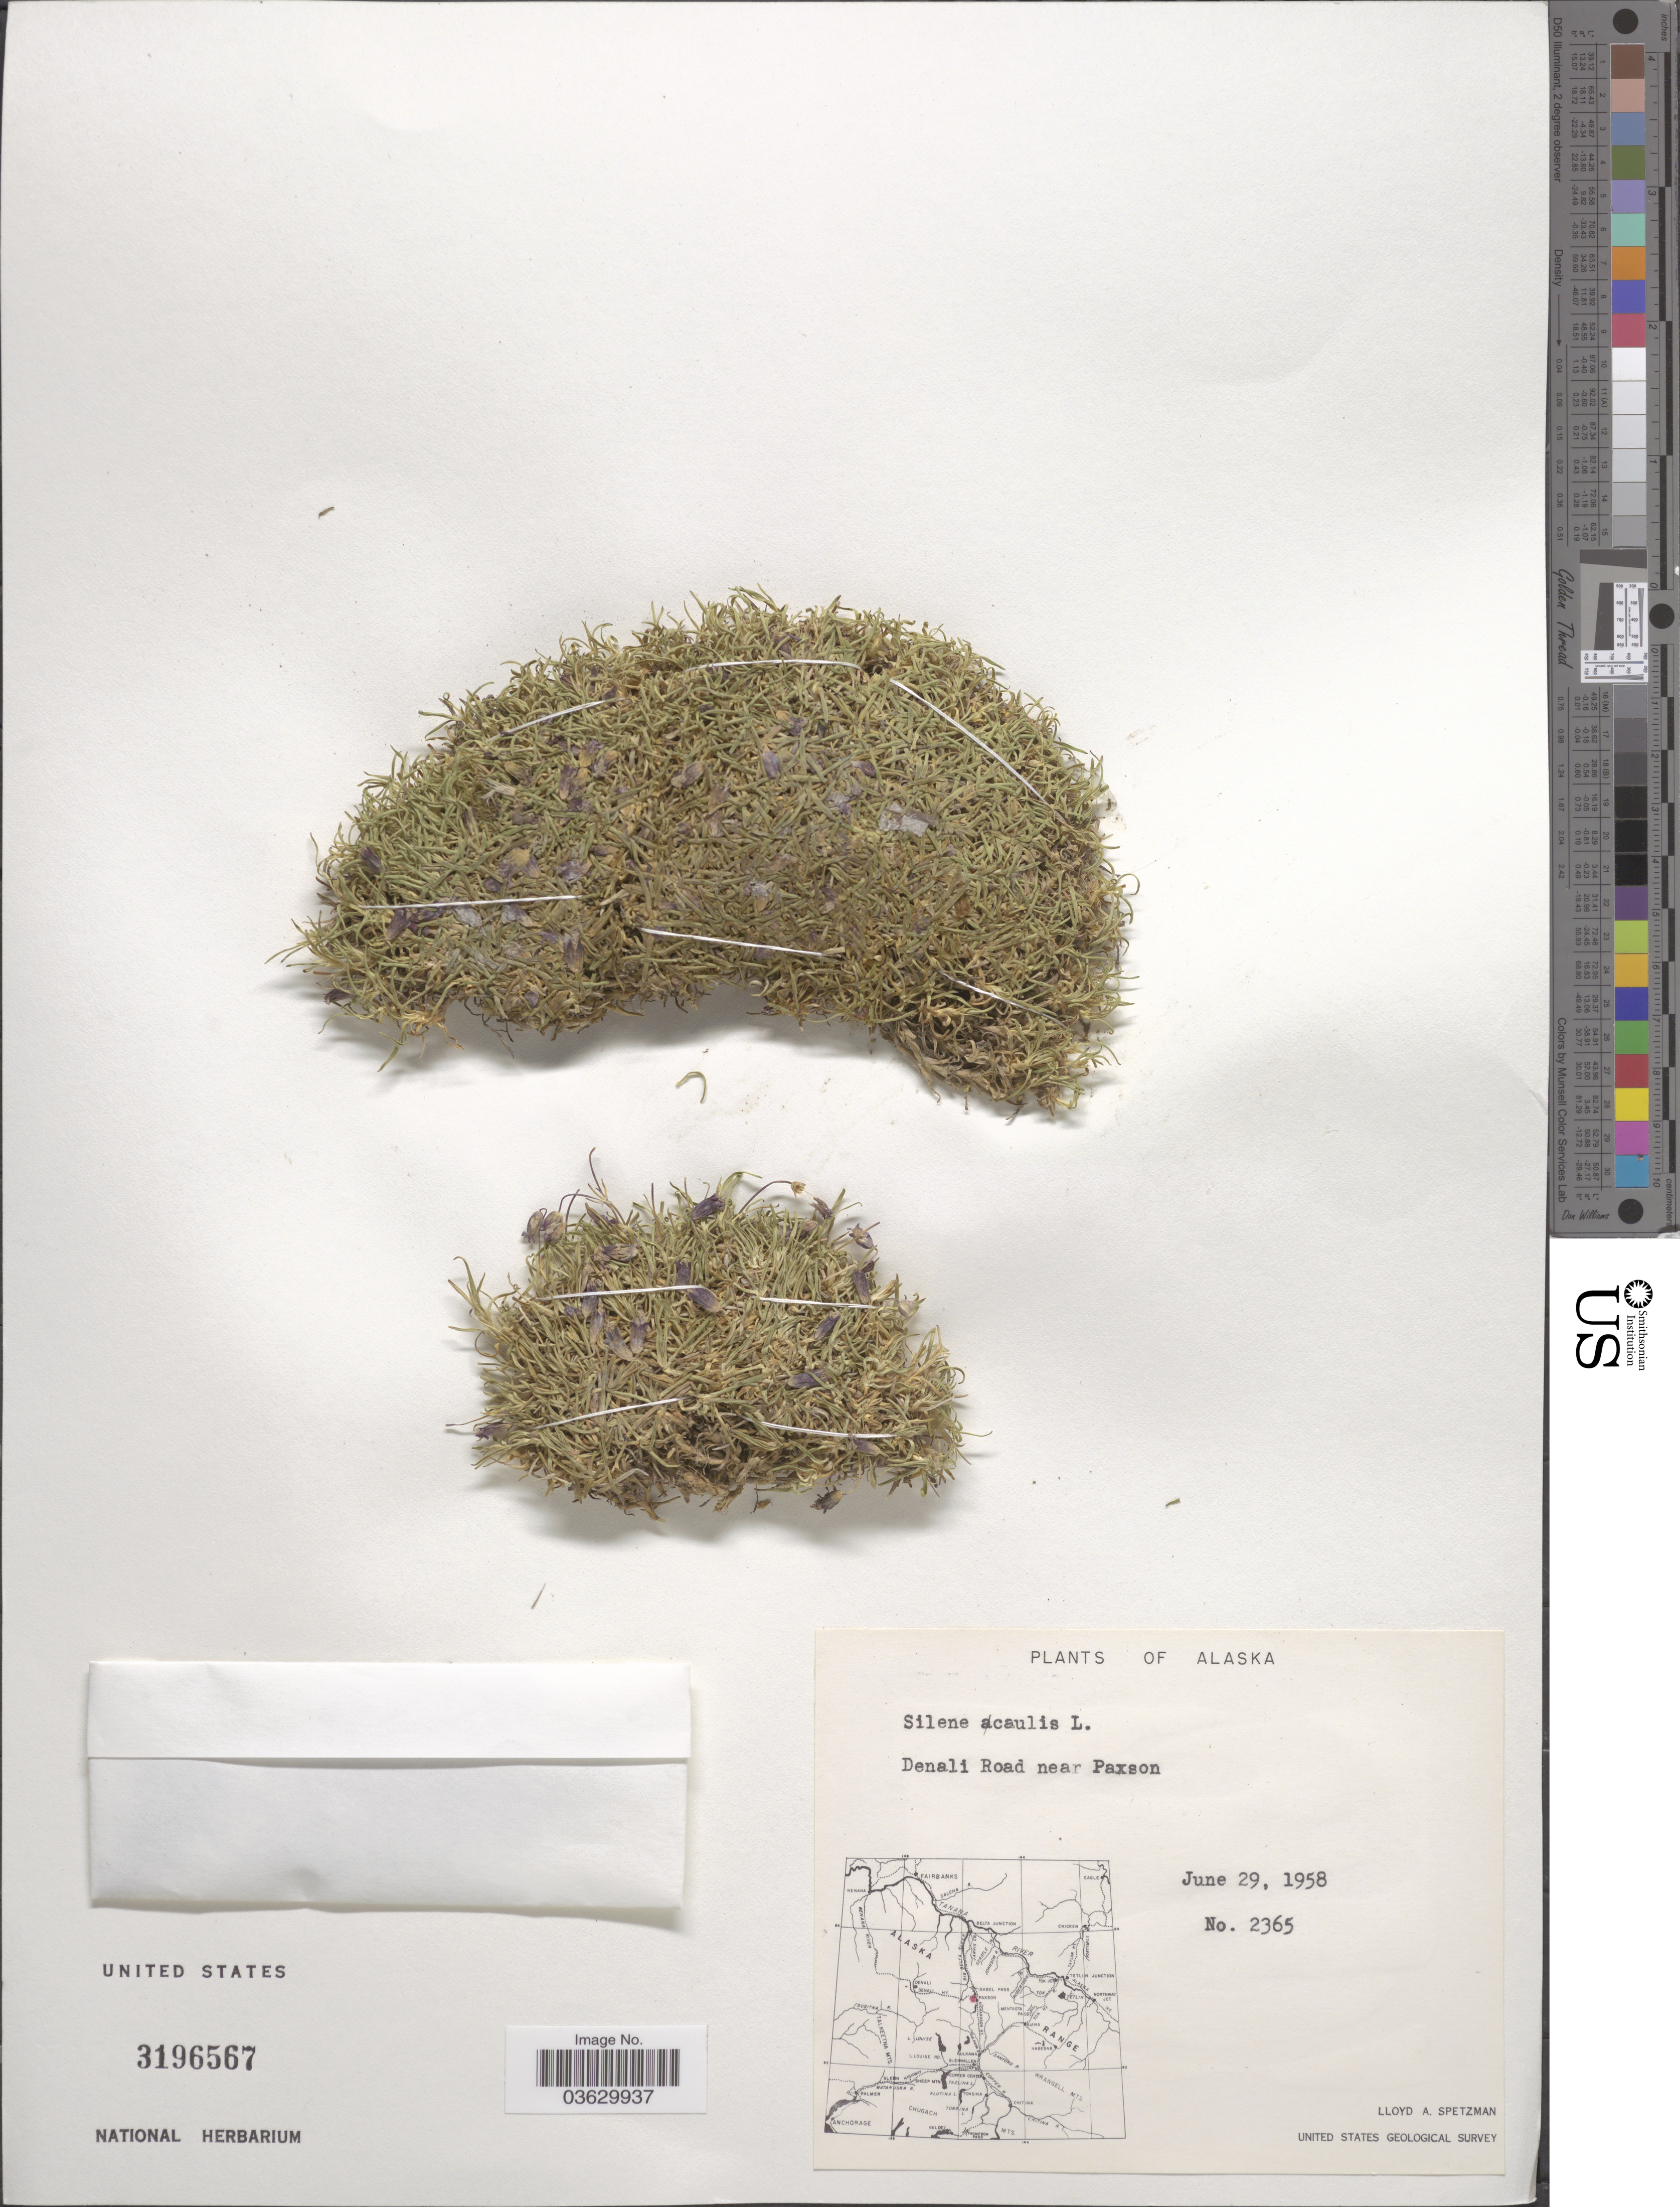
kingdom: Plantae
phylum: Tracheophyta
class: Magnoliopsida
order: Caryophyllales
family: Caryophyllaceae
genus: Silene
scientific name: Silene acaulis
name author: (L.) Jacq.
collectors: L. Spetzman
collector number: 2365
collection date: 1958-06-29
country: United States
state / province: Alaska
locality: Denali Road near Paxson.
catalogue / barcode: US 3196567